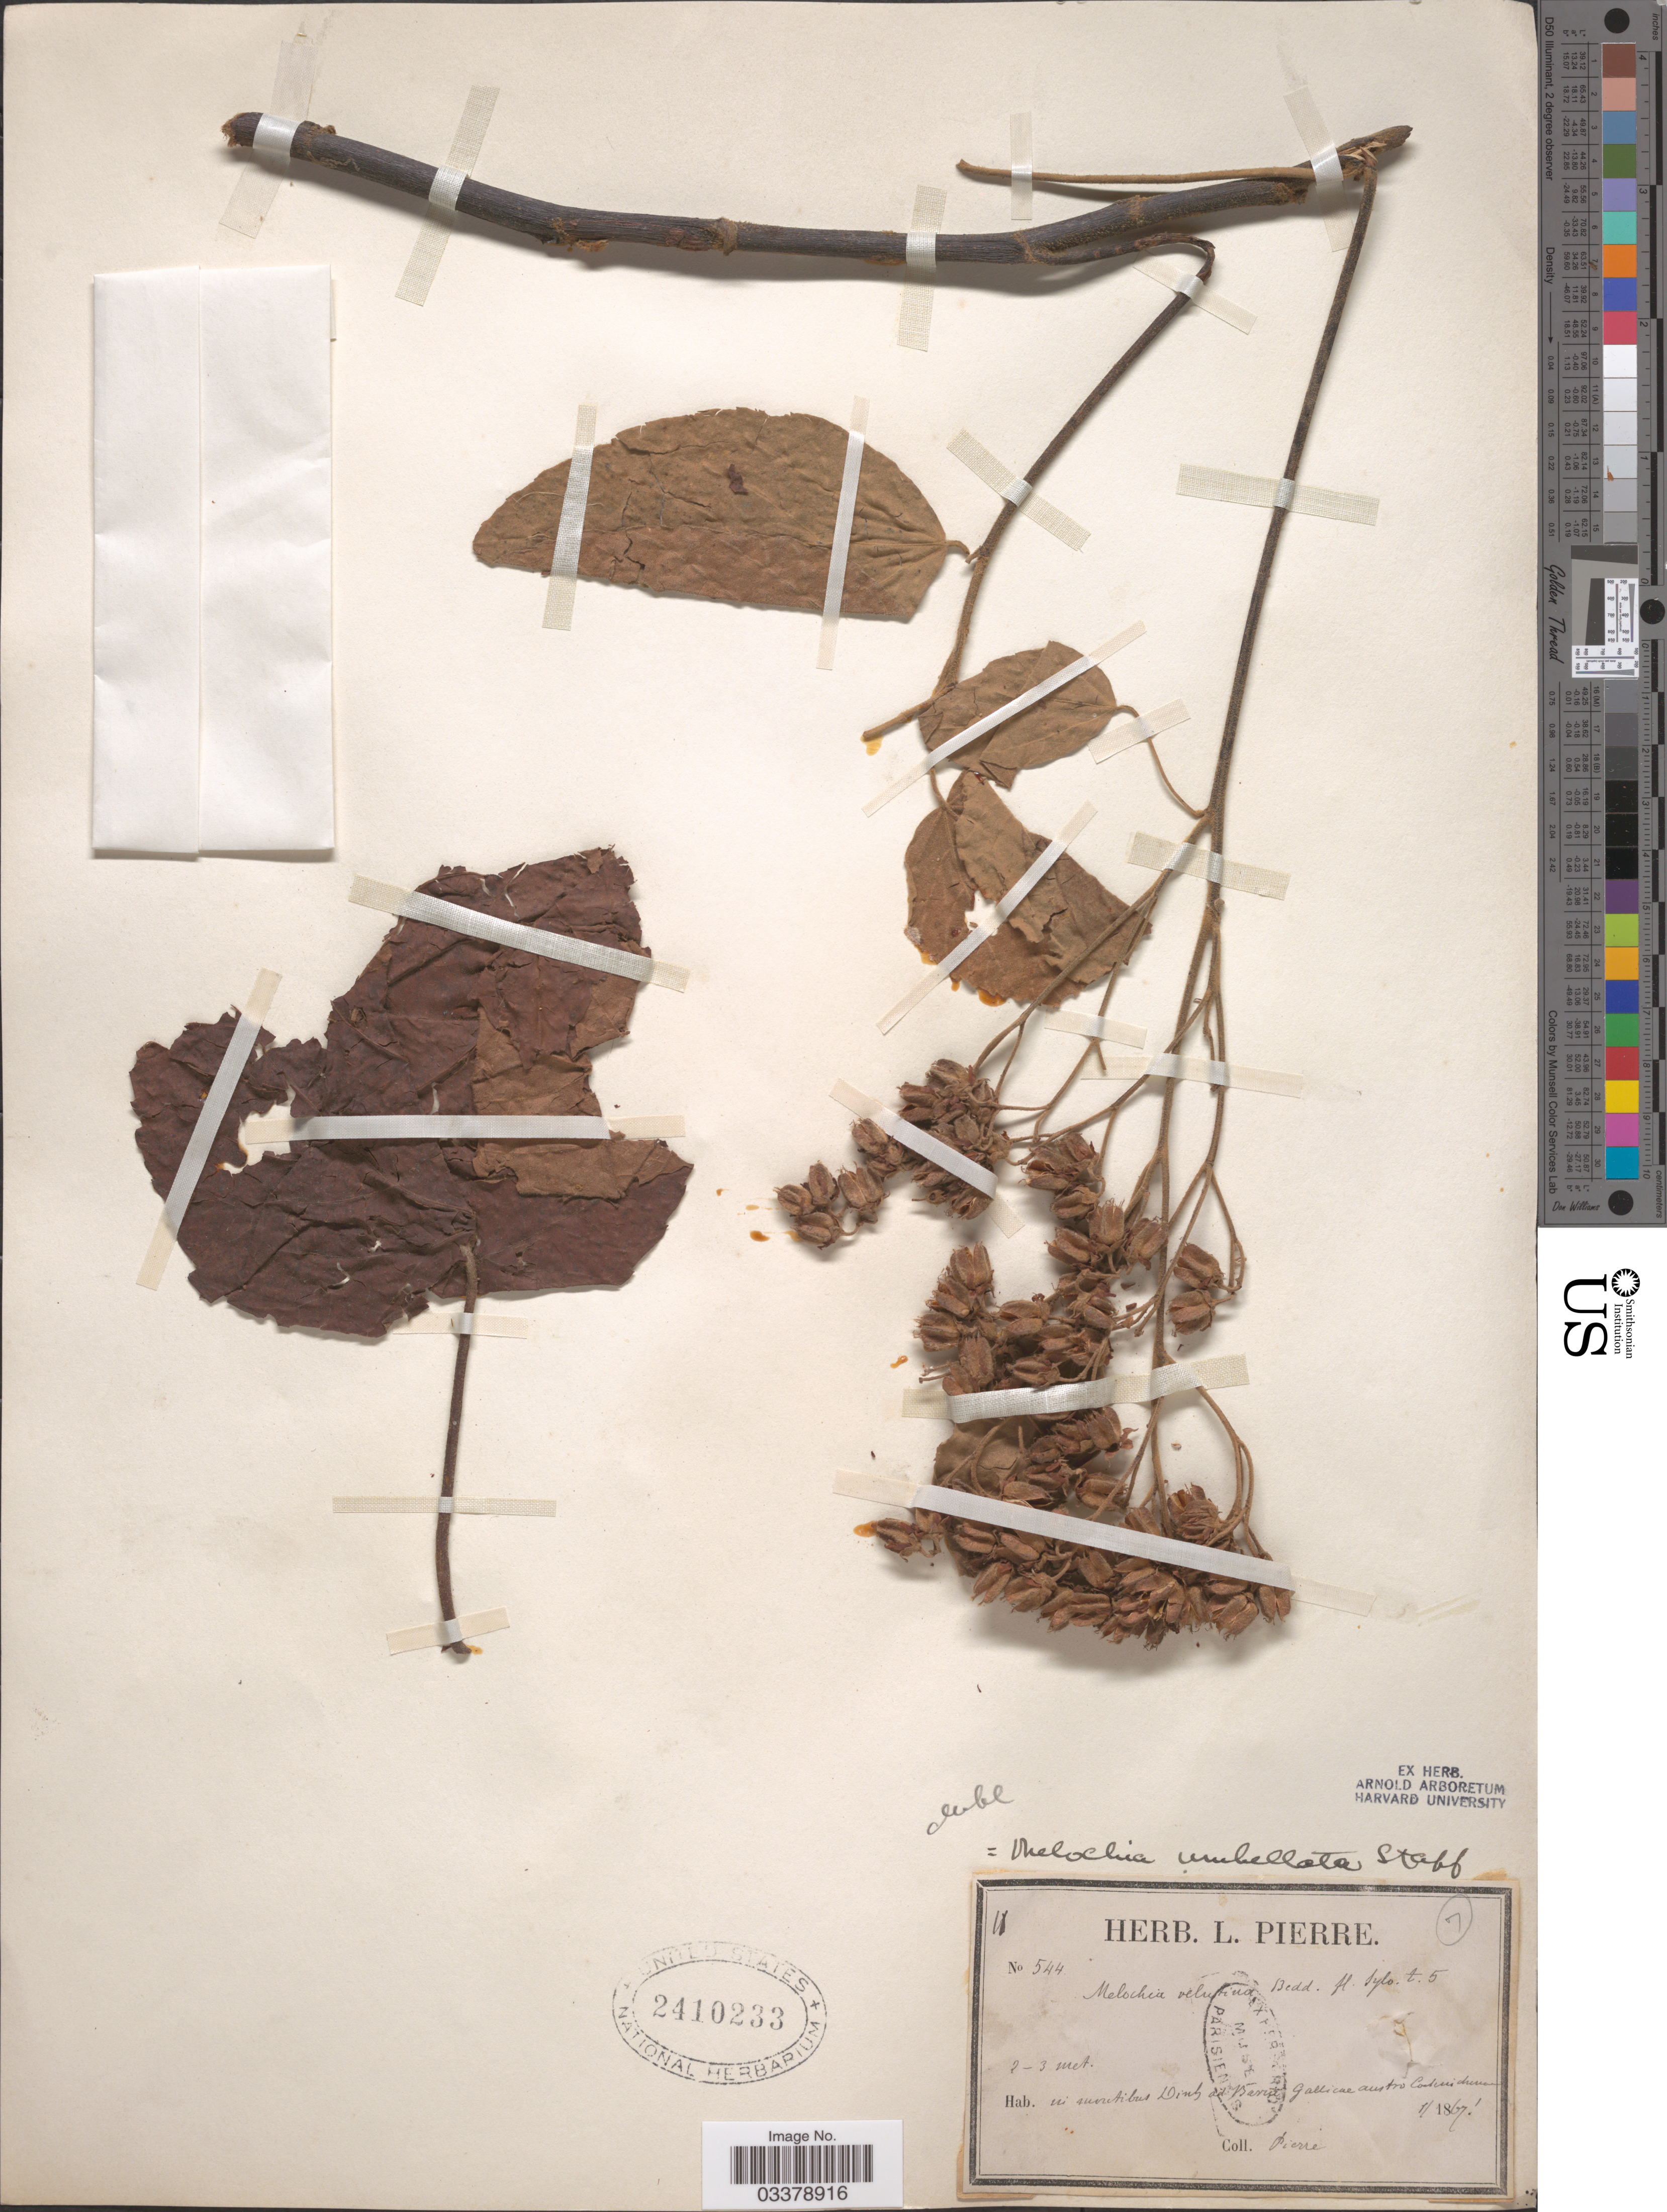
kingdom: Plantae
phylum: Tracheophyta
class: Magnoliopsida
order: Malvales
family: Malvaceae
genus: Melochia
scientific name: Melochia umbellata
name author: Stapf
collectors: L. Pierre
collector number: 544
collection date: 1867-01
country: Vietnam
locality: In montibus Dinh ad Baria Gallicae austro Cochinchinae.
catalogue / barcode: US 2410233